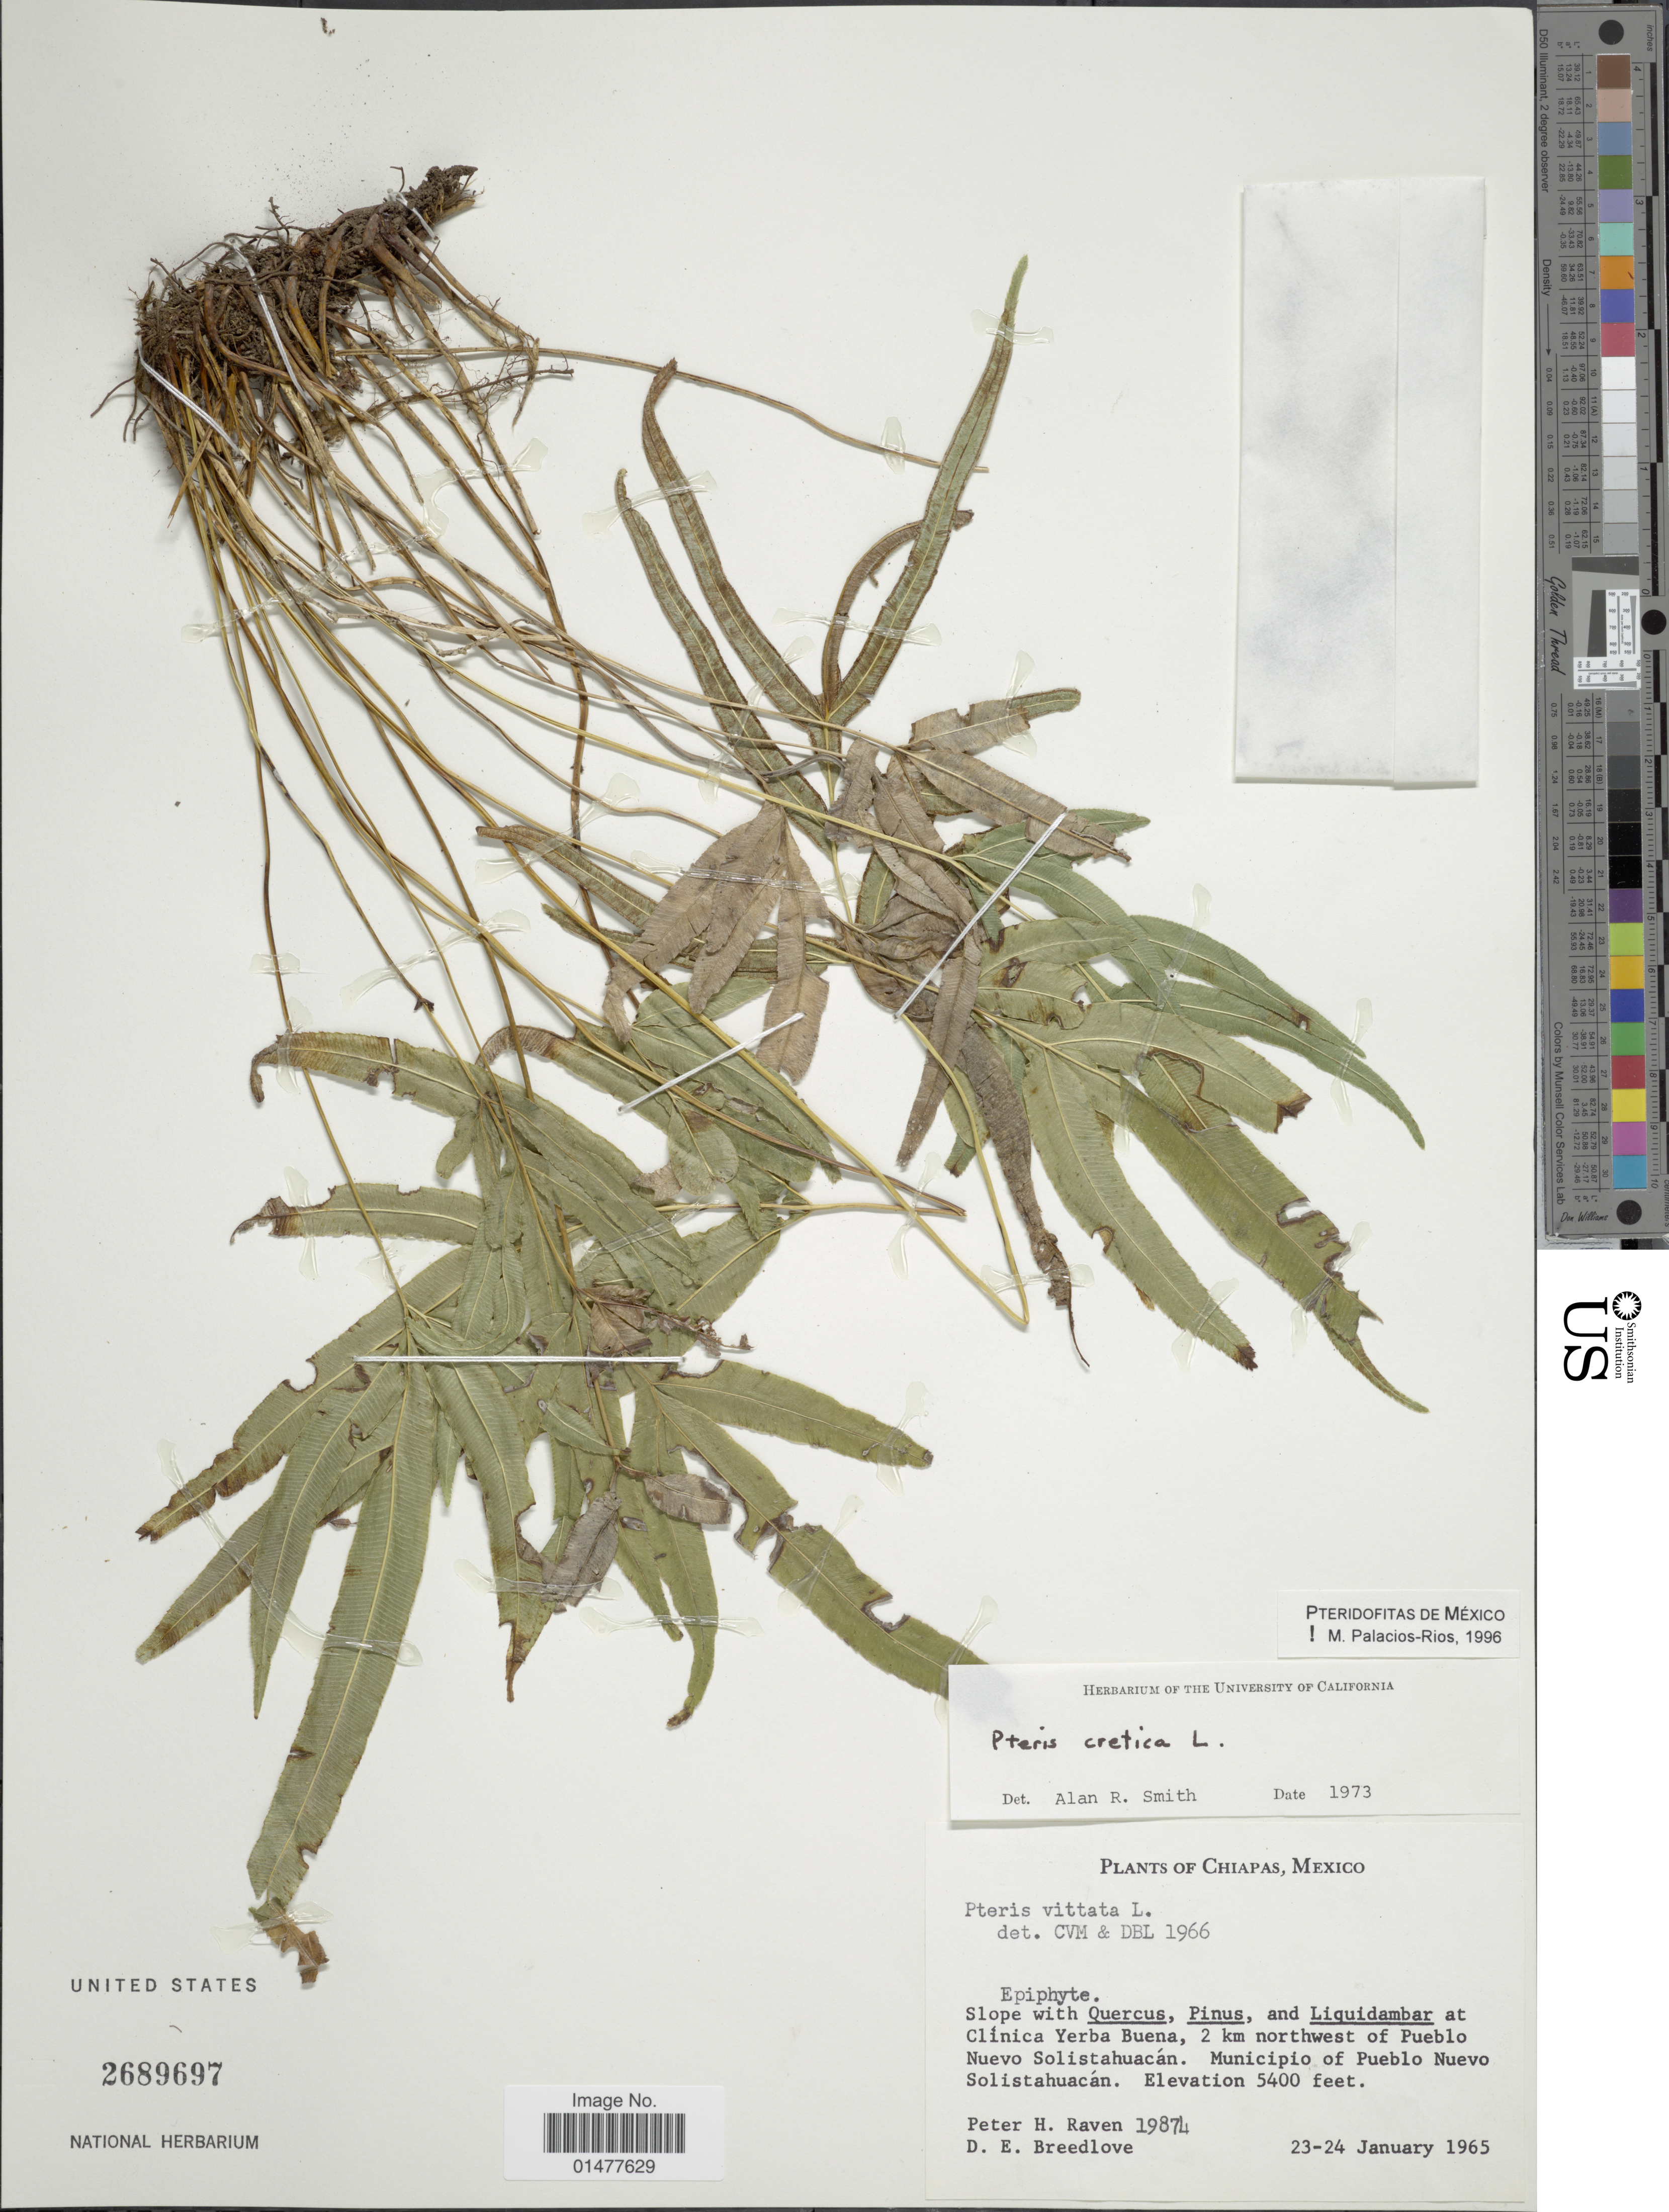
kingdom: Plantae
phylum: Tracheophyta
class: Polypodiopsida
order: Polypodiales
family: Pteridaceae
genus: Pteris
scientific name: Pteris cretica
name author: L.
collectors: P. Raven & D. E. Breedlove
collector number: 19874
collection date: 1965-01-23/1965-01-24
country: Mexico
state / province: Chiapas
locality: Slope, 2 km northwest of Pueblo Nuevo Solistahuacán, Municipio of Pueblo Nuevo Solistahuacán.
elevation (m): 1646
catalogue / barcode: US 2689697